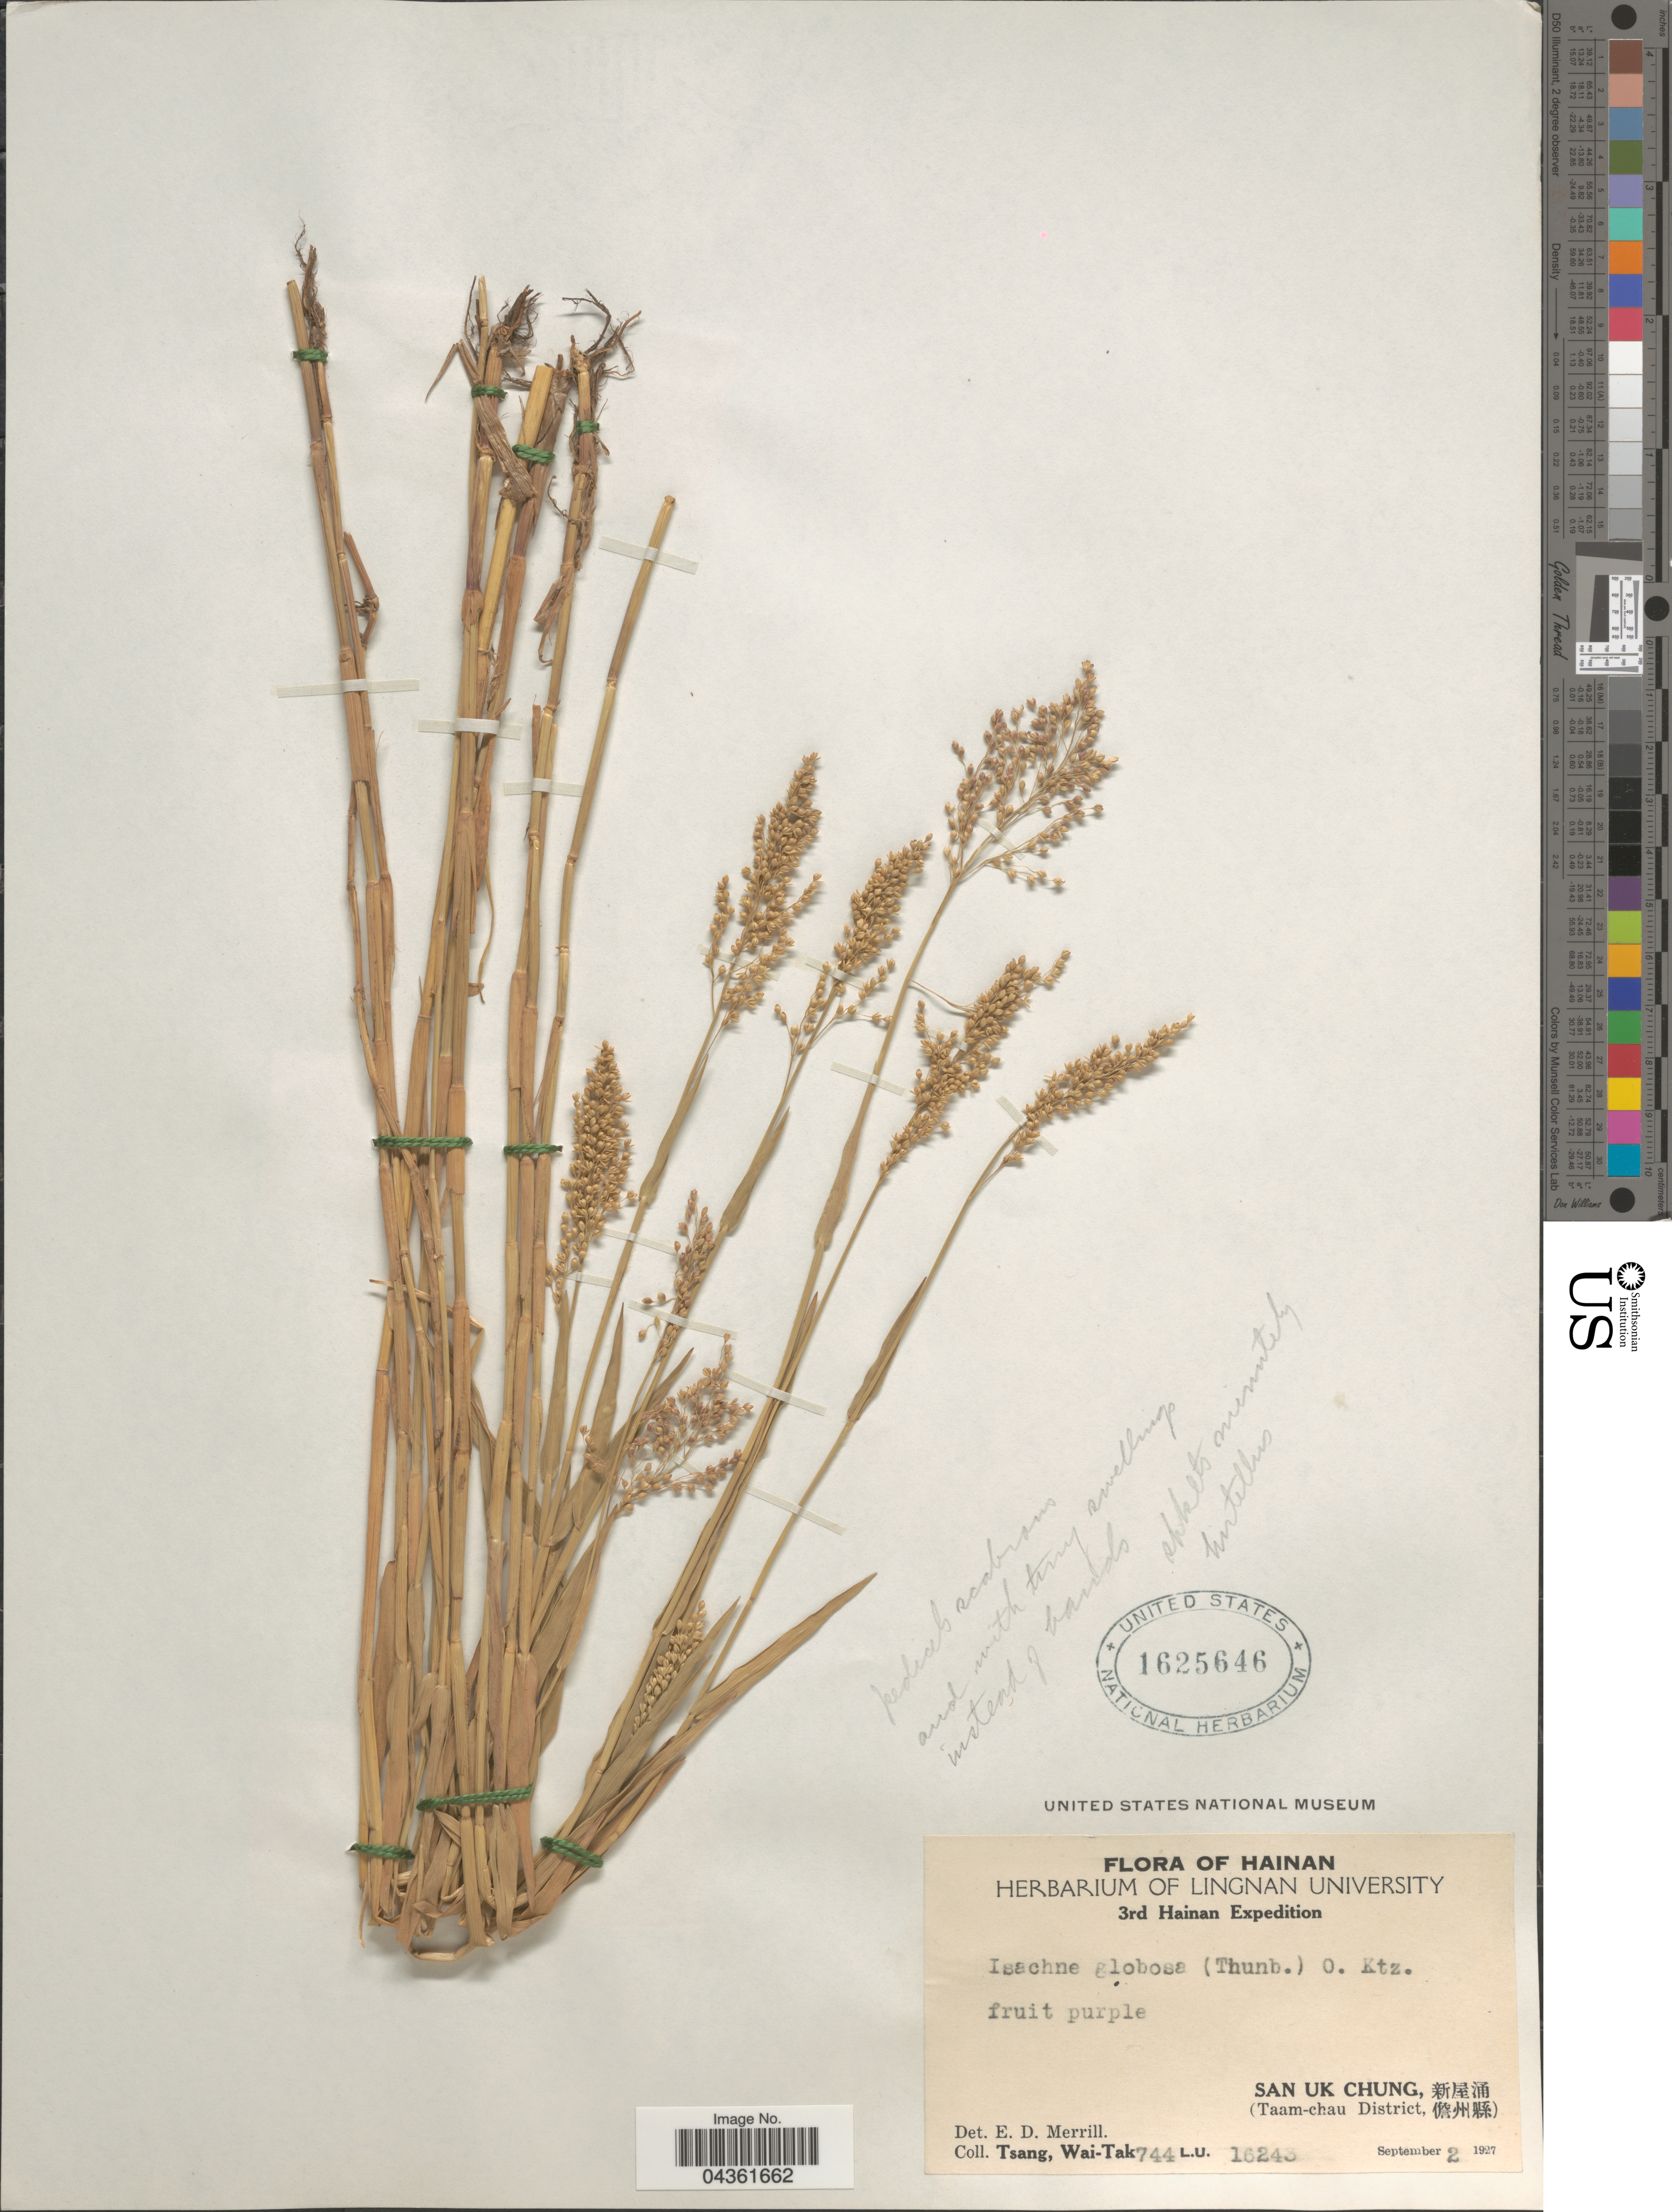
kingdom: Plantae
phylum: Tracheophyta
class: Liliopsida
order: Poales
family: Poaceae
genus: Isachne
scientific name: Isachne globosa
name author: (Thunb.) Kuntze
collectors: W. T. Tsang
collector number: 744 L.U. 16243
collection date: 1927-09-02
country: China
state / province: Hainan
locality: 3rd Hainan Expedition. San Uk Chung, X. (Taam-chau District, X).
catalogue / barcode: US 1625646